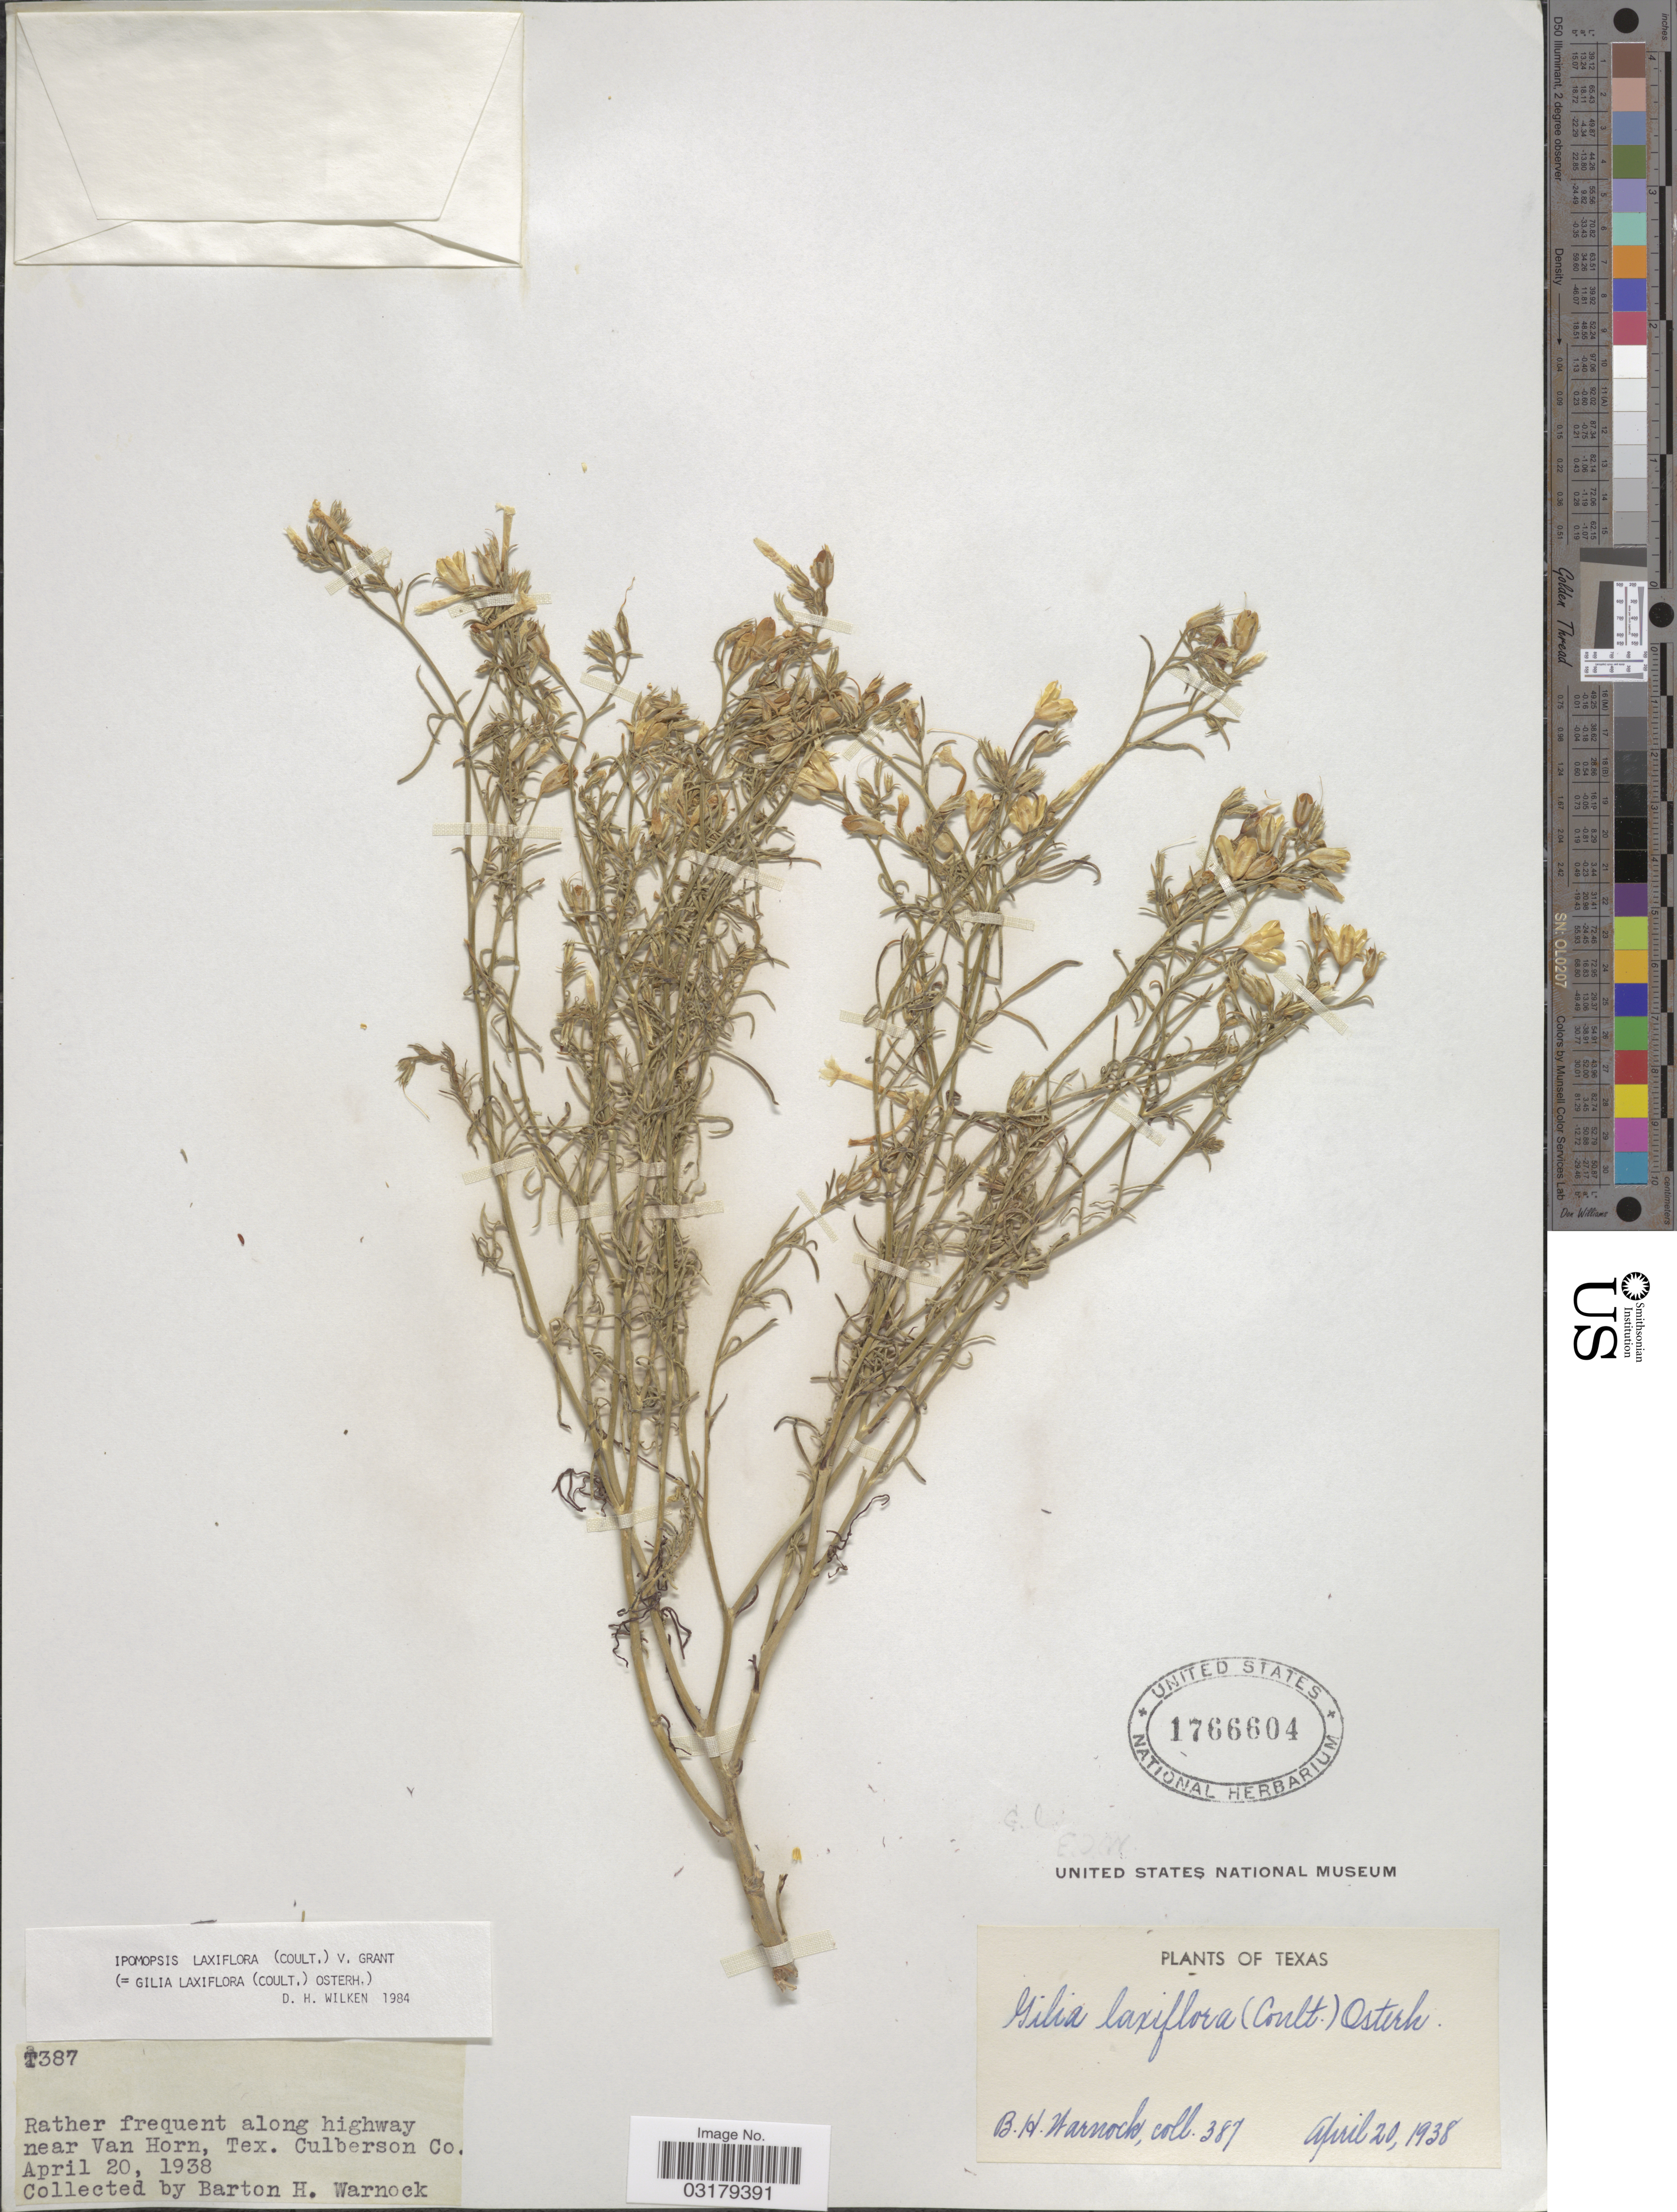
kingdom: Plantae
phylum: Tracheophyta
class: Magnoliopsida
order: Ericales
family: Polemoniaceae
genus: Ipomopsis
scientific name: Ipomopsis laxiflora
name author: (J.M. Coult.) V.E. Grant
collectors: B. H. Warnock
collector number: T387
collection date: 1938-04-20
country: United States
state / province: Texas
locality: Along highway near Van Horn, Culberson Co.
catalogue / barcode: US 1766604